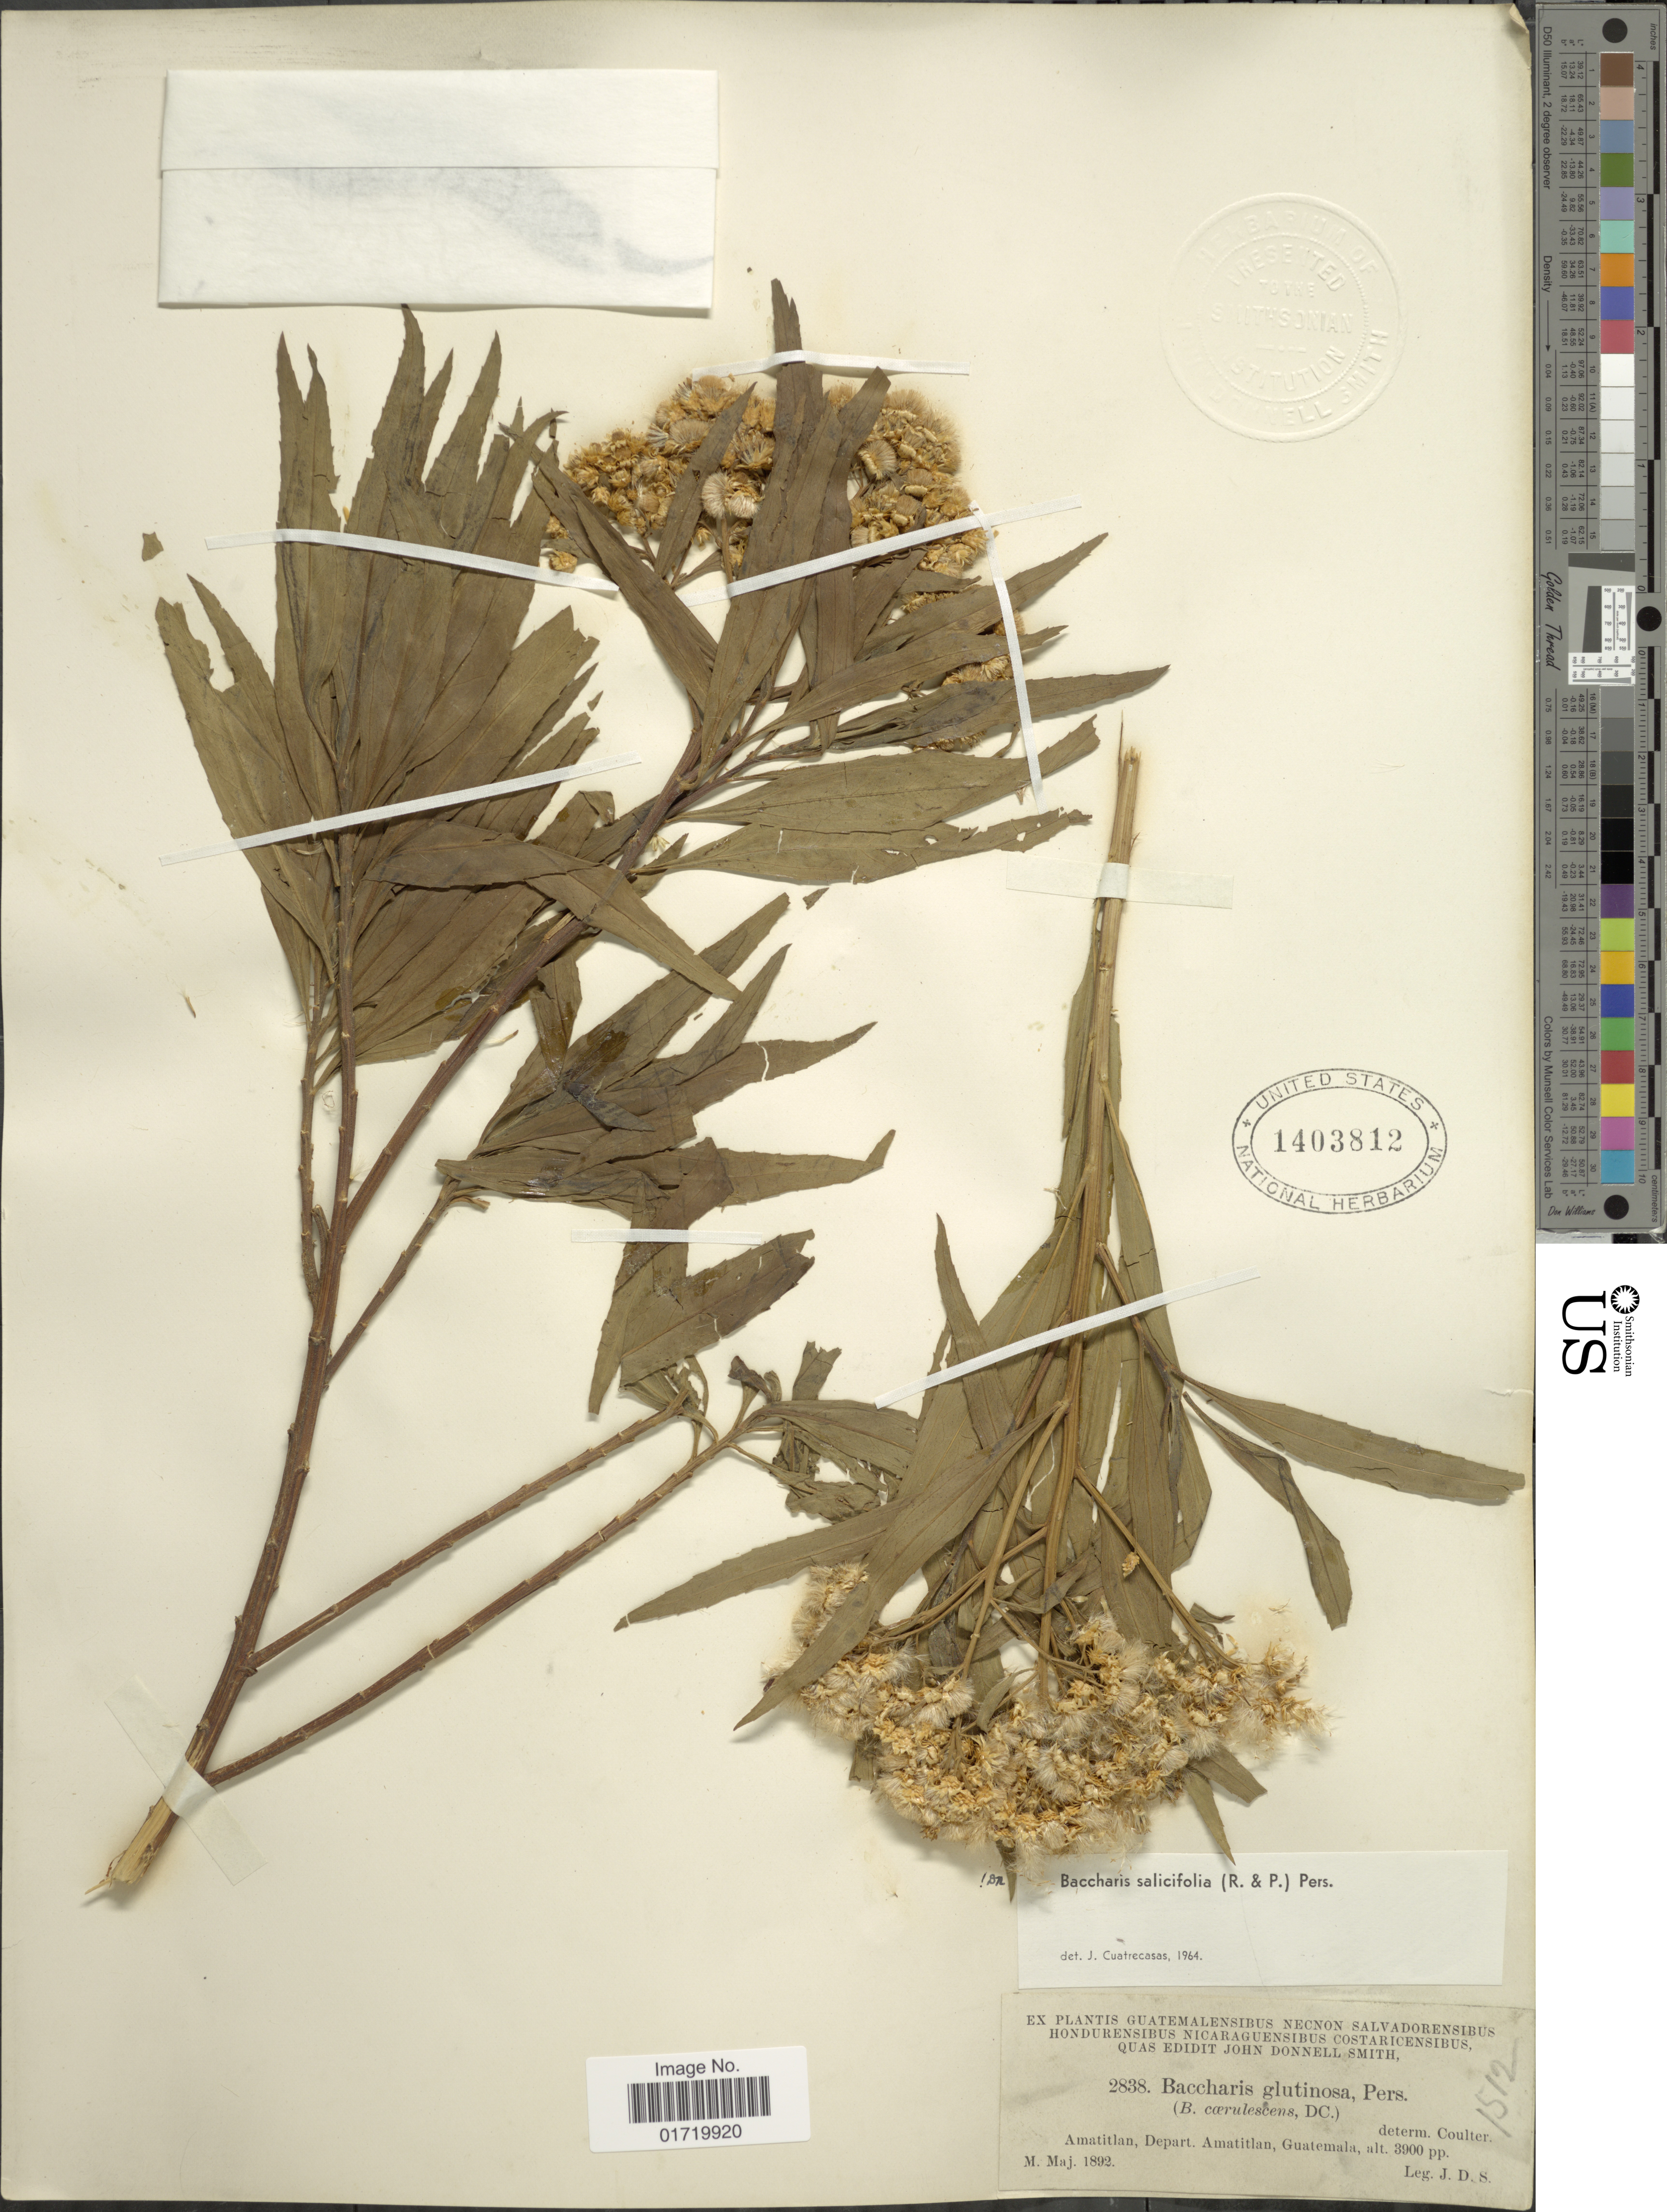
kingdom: Plantae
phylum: Tracheophyta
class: Magnoliopsida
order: Asterales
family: Asteraceae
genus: Baccharis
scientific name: Baccharis salicifolia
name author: (Ruiz & Pav.) Pers.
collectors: J. Donnell Smith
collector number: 2838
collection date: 1892-05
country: Guatemala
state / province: Guatemala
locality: Guatemalensibus, Amatitlan, Depart. Amatitlan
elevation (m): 1189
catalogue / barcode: US 1403812